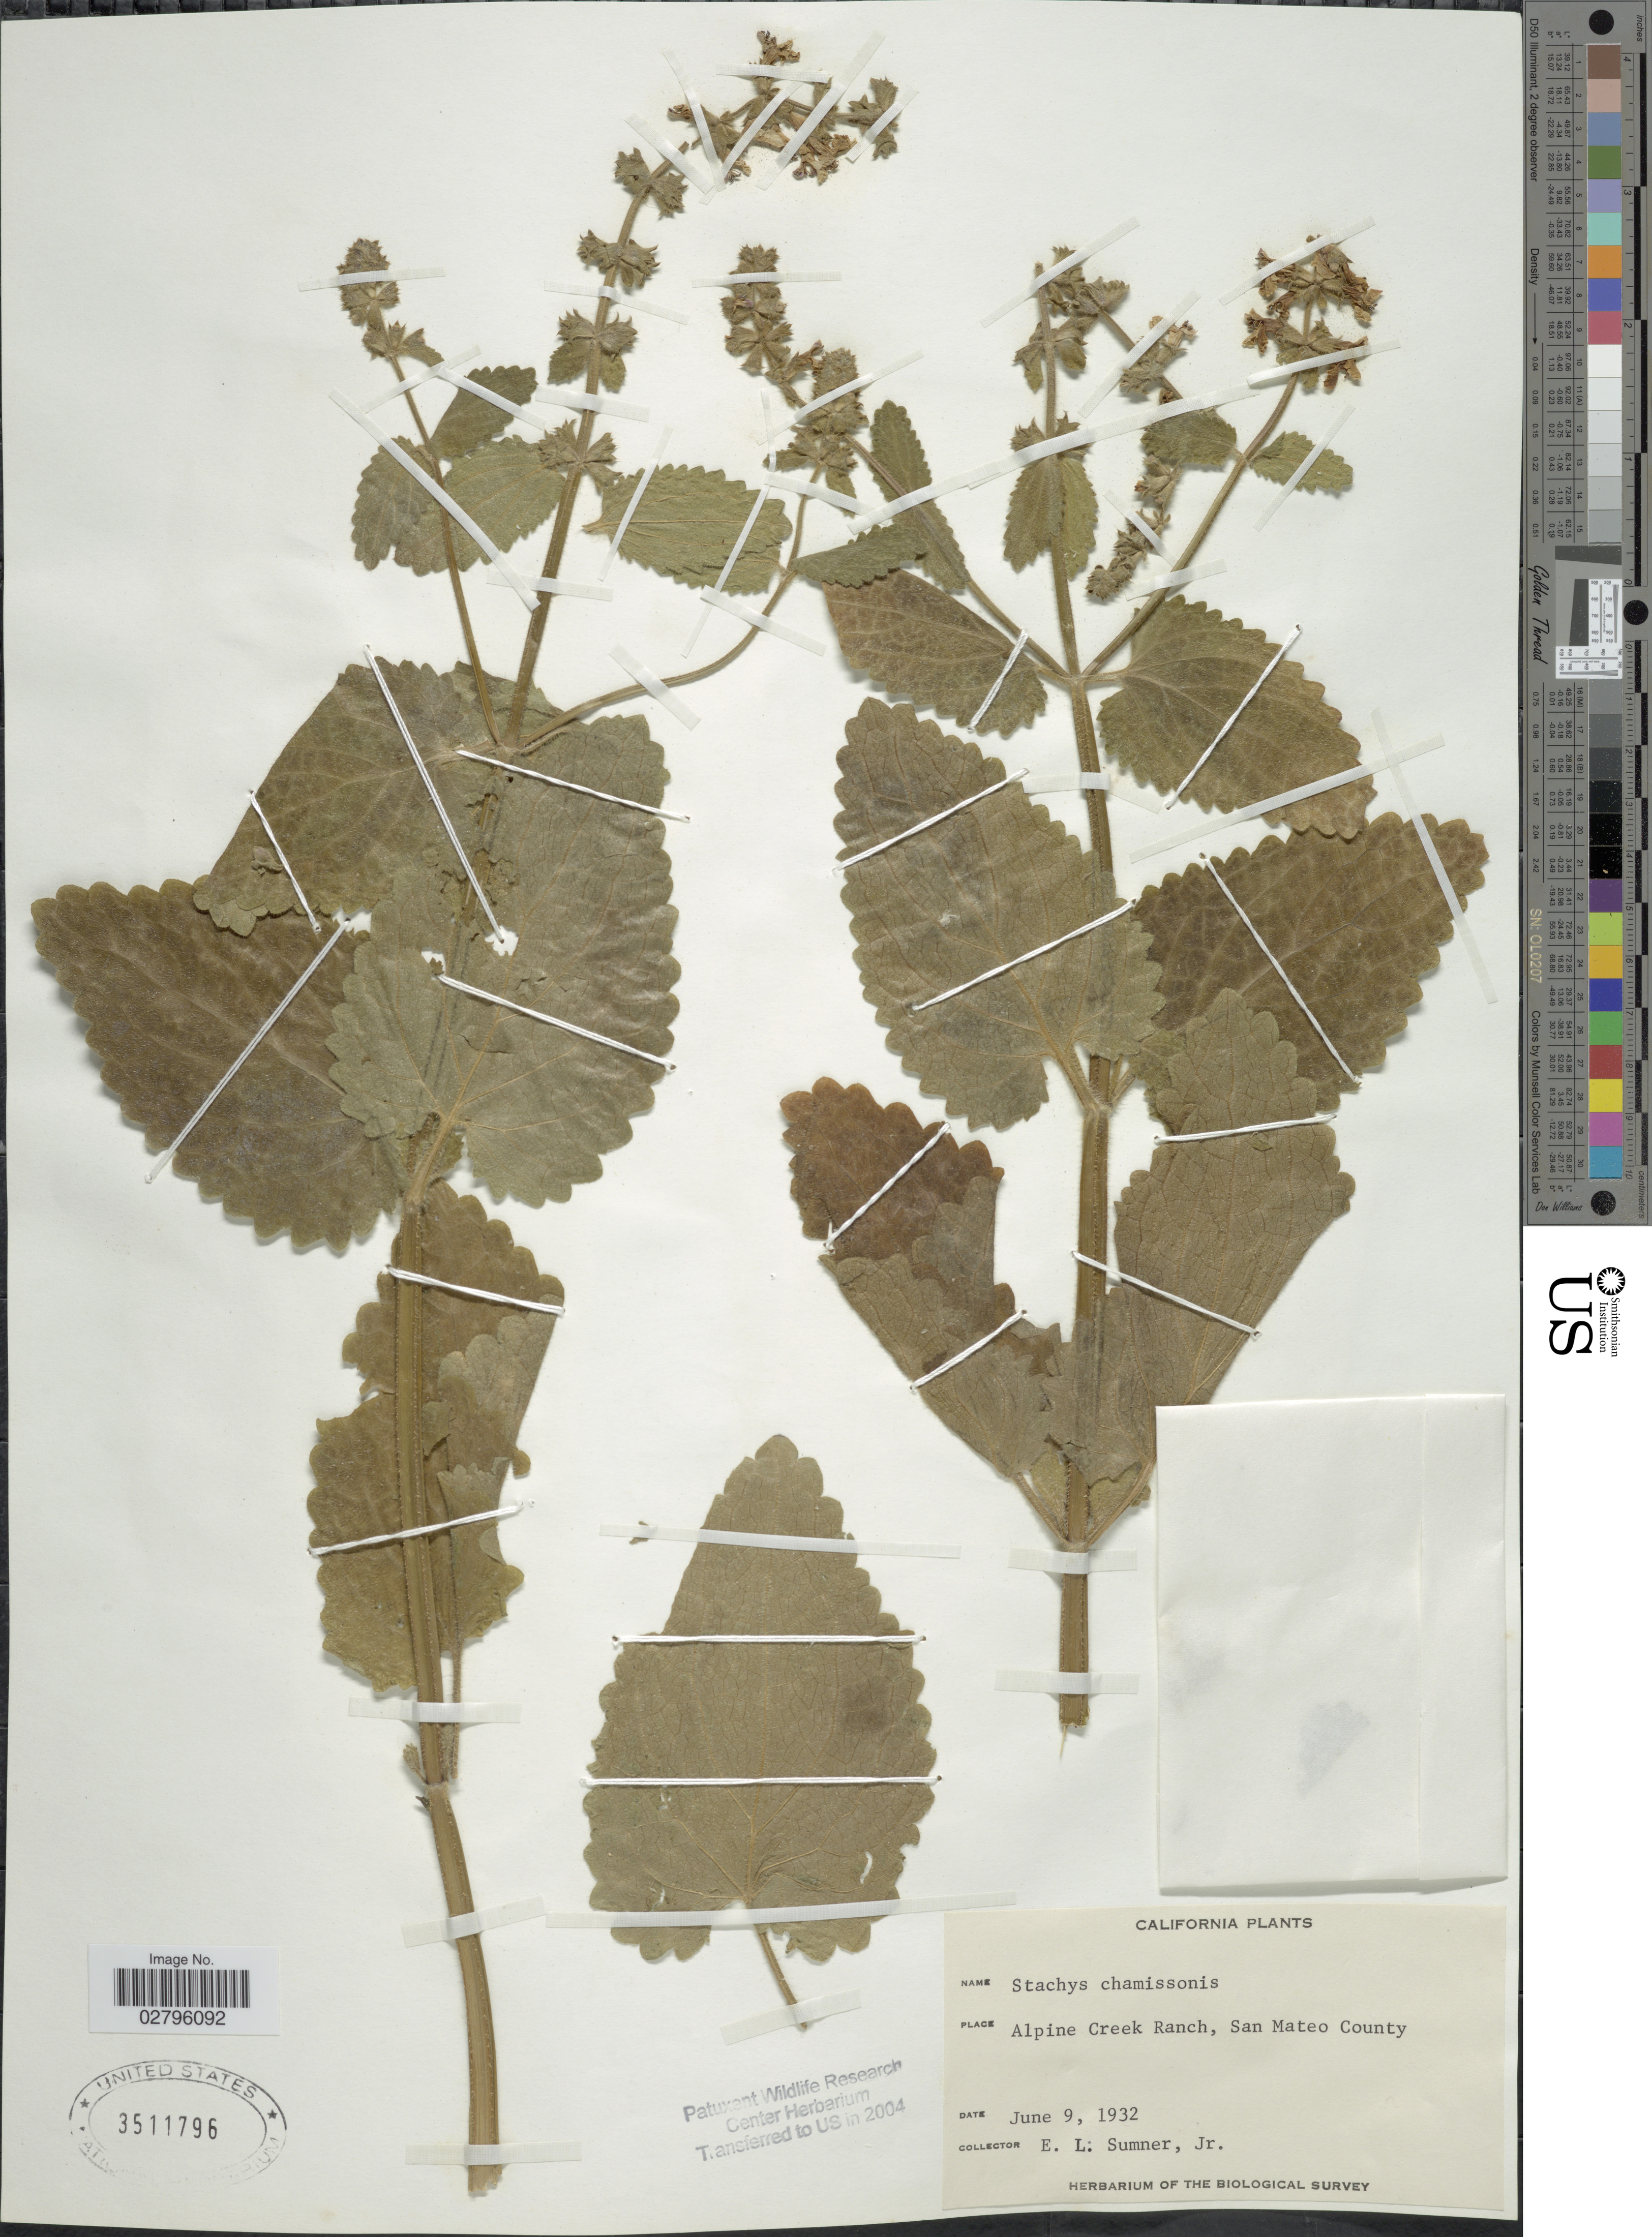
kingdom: Plantae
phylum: Tracheophyta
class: Magnoliopsida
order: Lamiales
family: Lamiaceae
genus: Stachys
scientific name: Stachys chamissonis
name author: Benth.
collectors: E. Sumner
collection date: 1932-06-09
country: United States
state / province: California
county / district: San Mateo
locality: Alpine Creek Ranch, San Mateo County.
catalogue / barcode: US 3511796